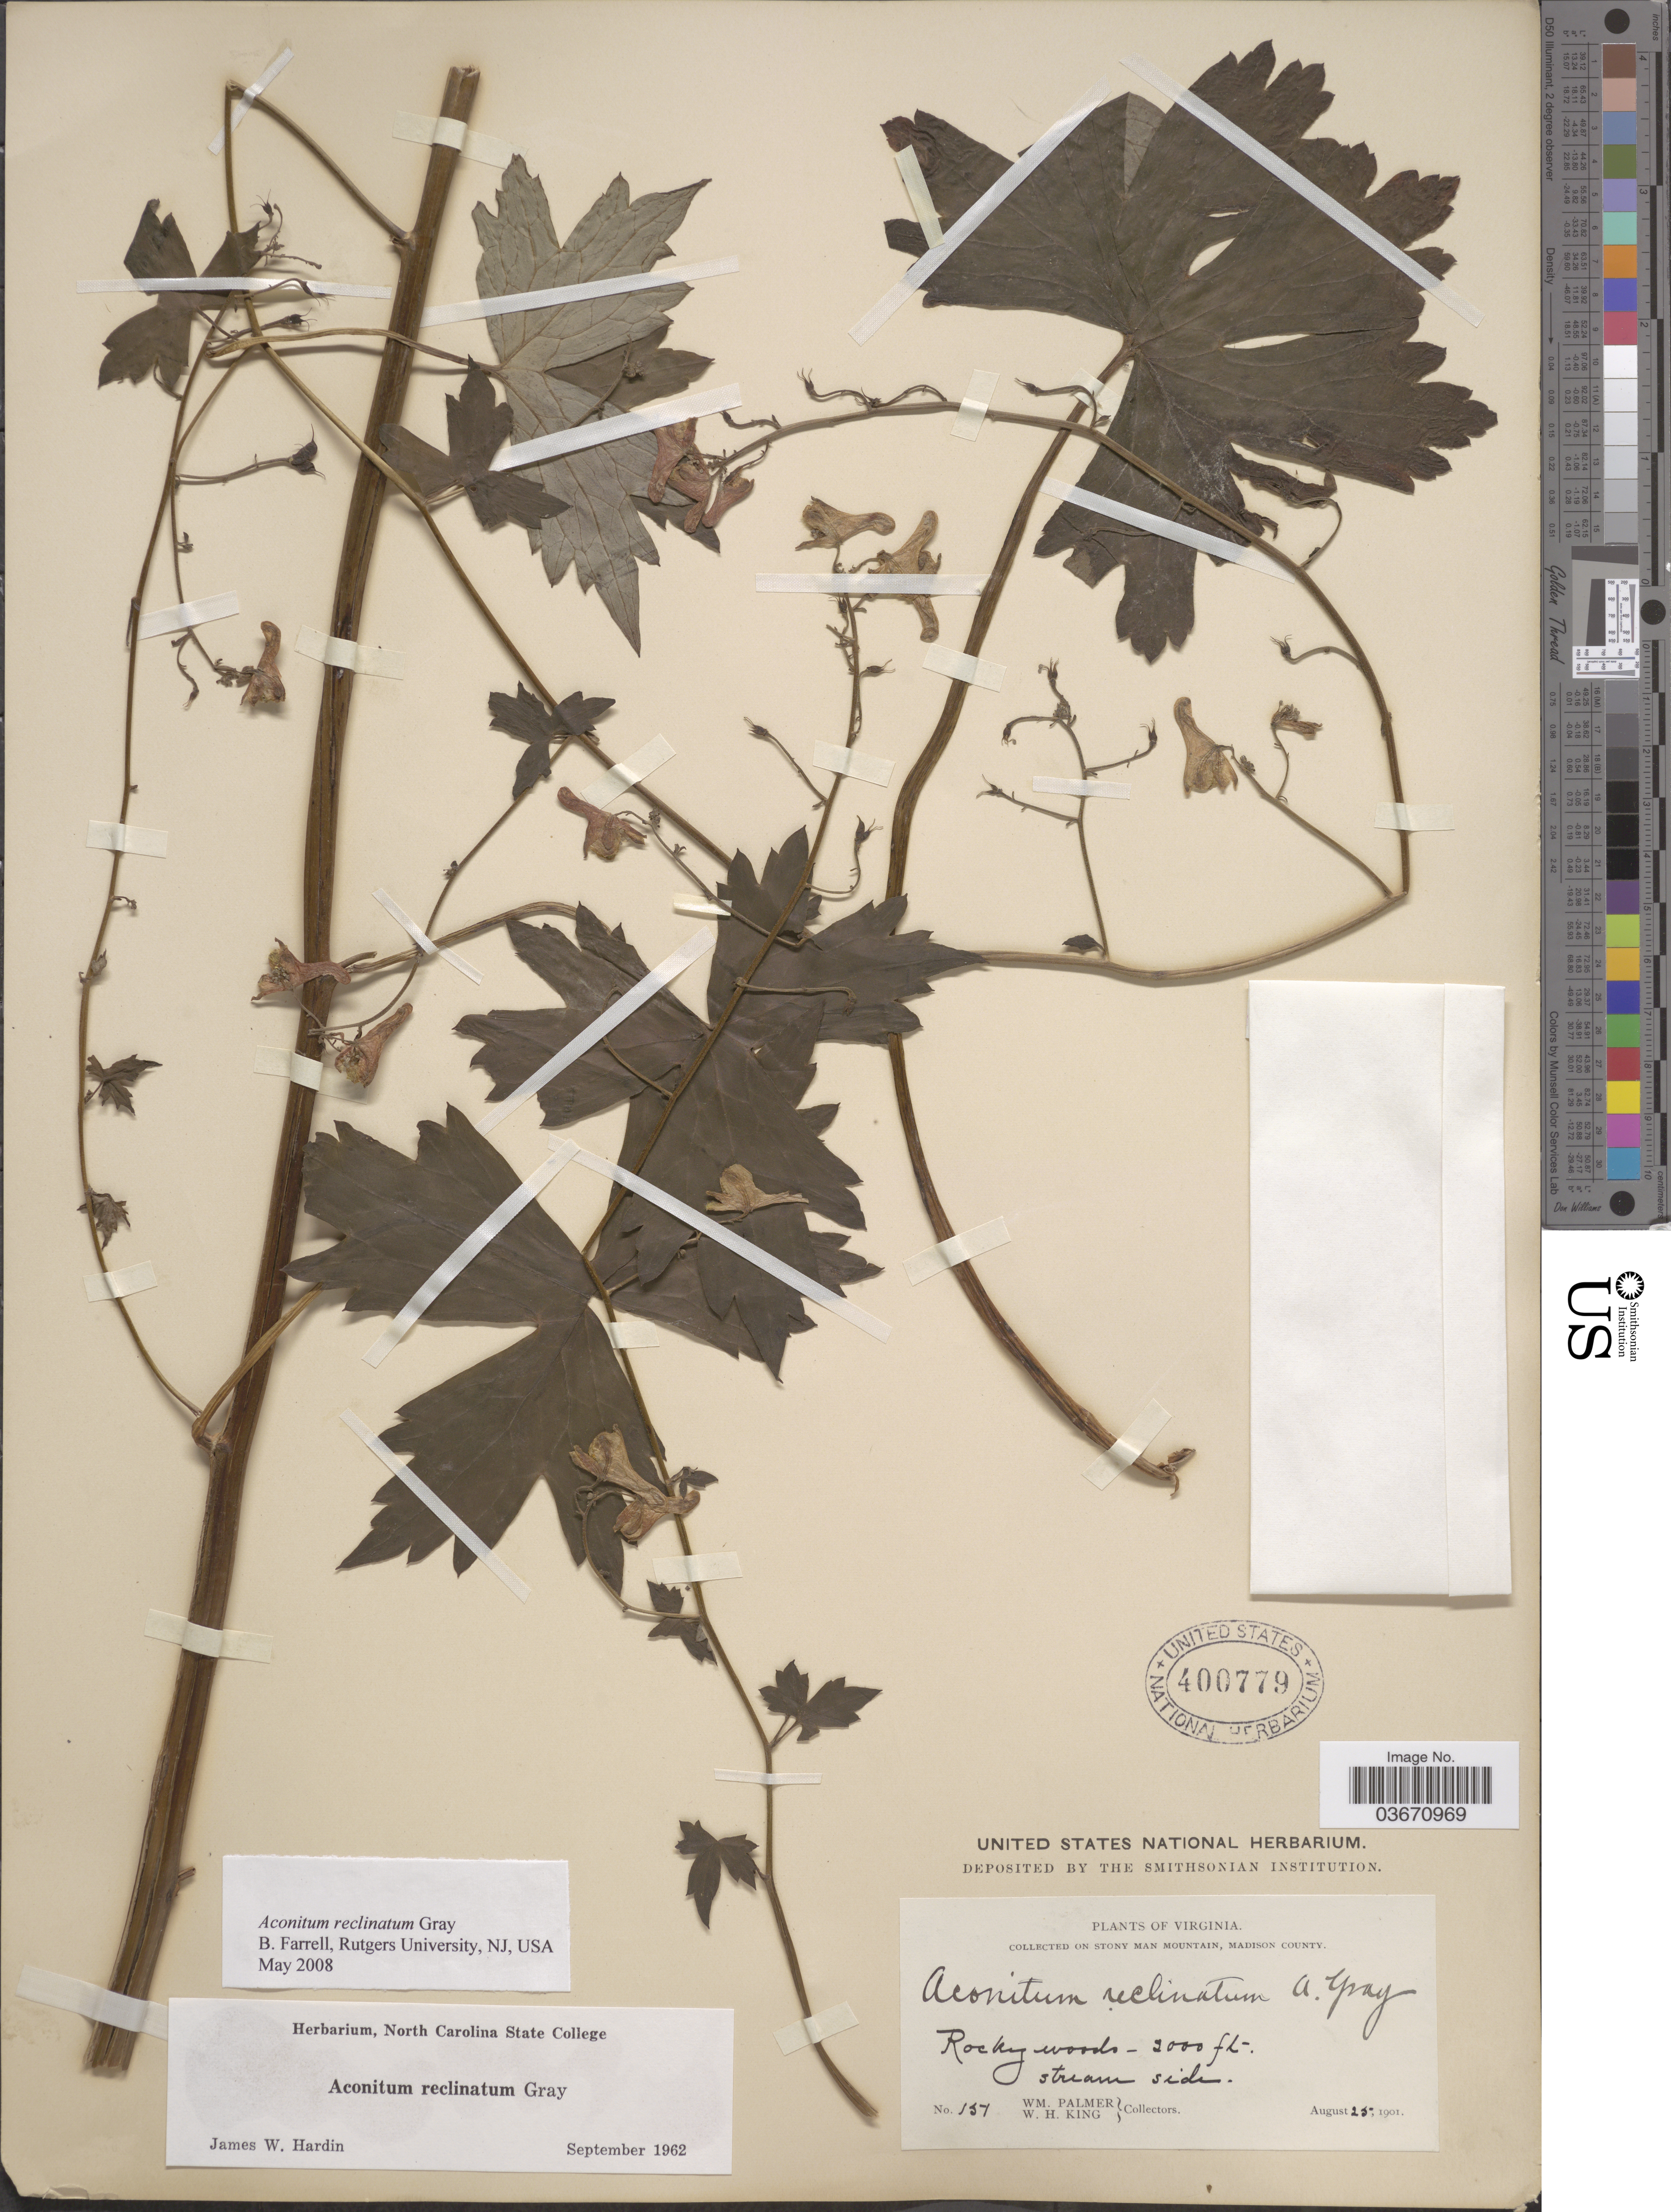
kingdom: Plantae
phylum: Tracheophyta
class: Magnoliopsida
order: Ranunculales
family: Ranunculaceae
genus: Aconitum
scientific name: Aconitum reclinatum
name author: A. Gray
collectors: W. Palmer & W. H. King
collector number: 151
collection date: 1901-08-25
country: United States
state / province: Virginia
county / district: Madison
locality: On Stony Man Mountain Stream side.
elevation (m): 610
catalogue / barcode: US 400779